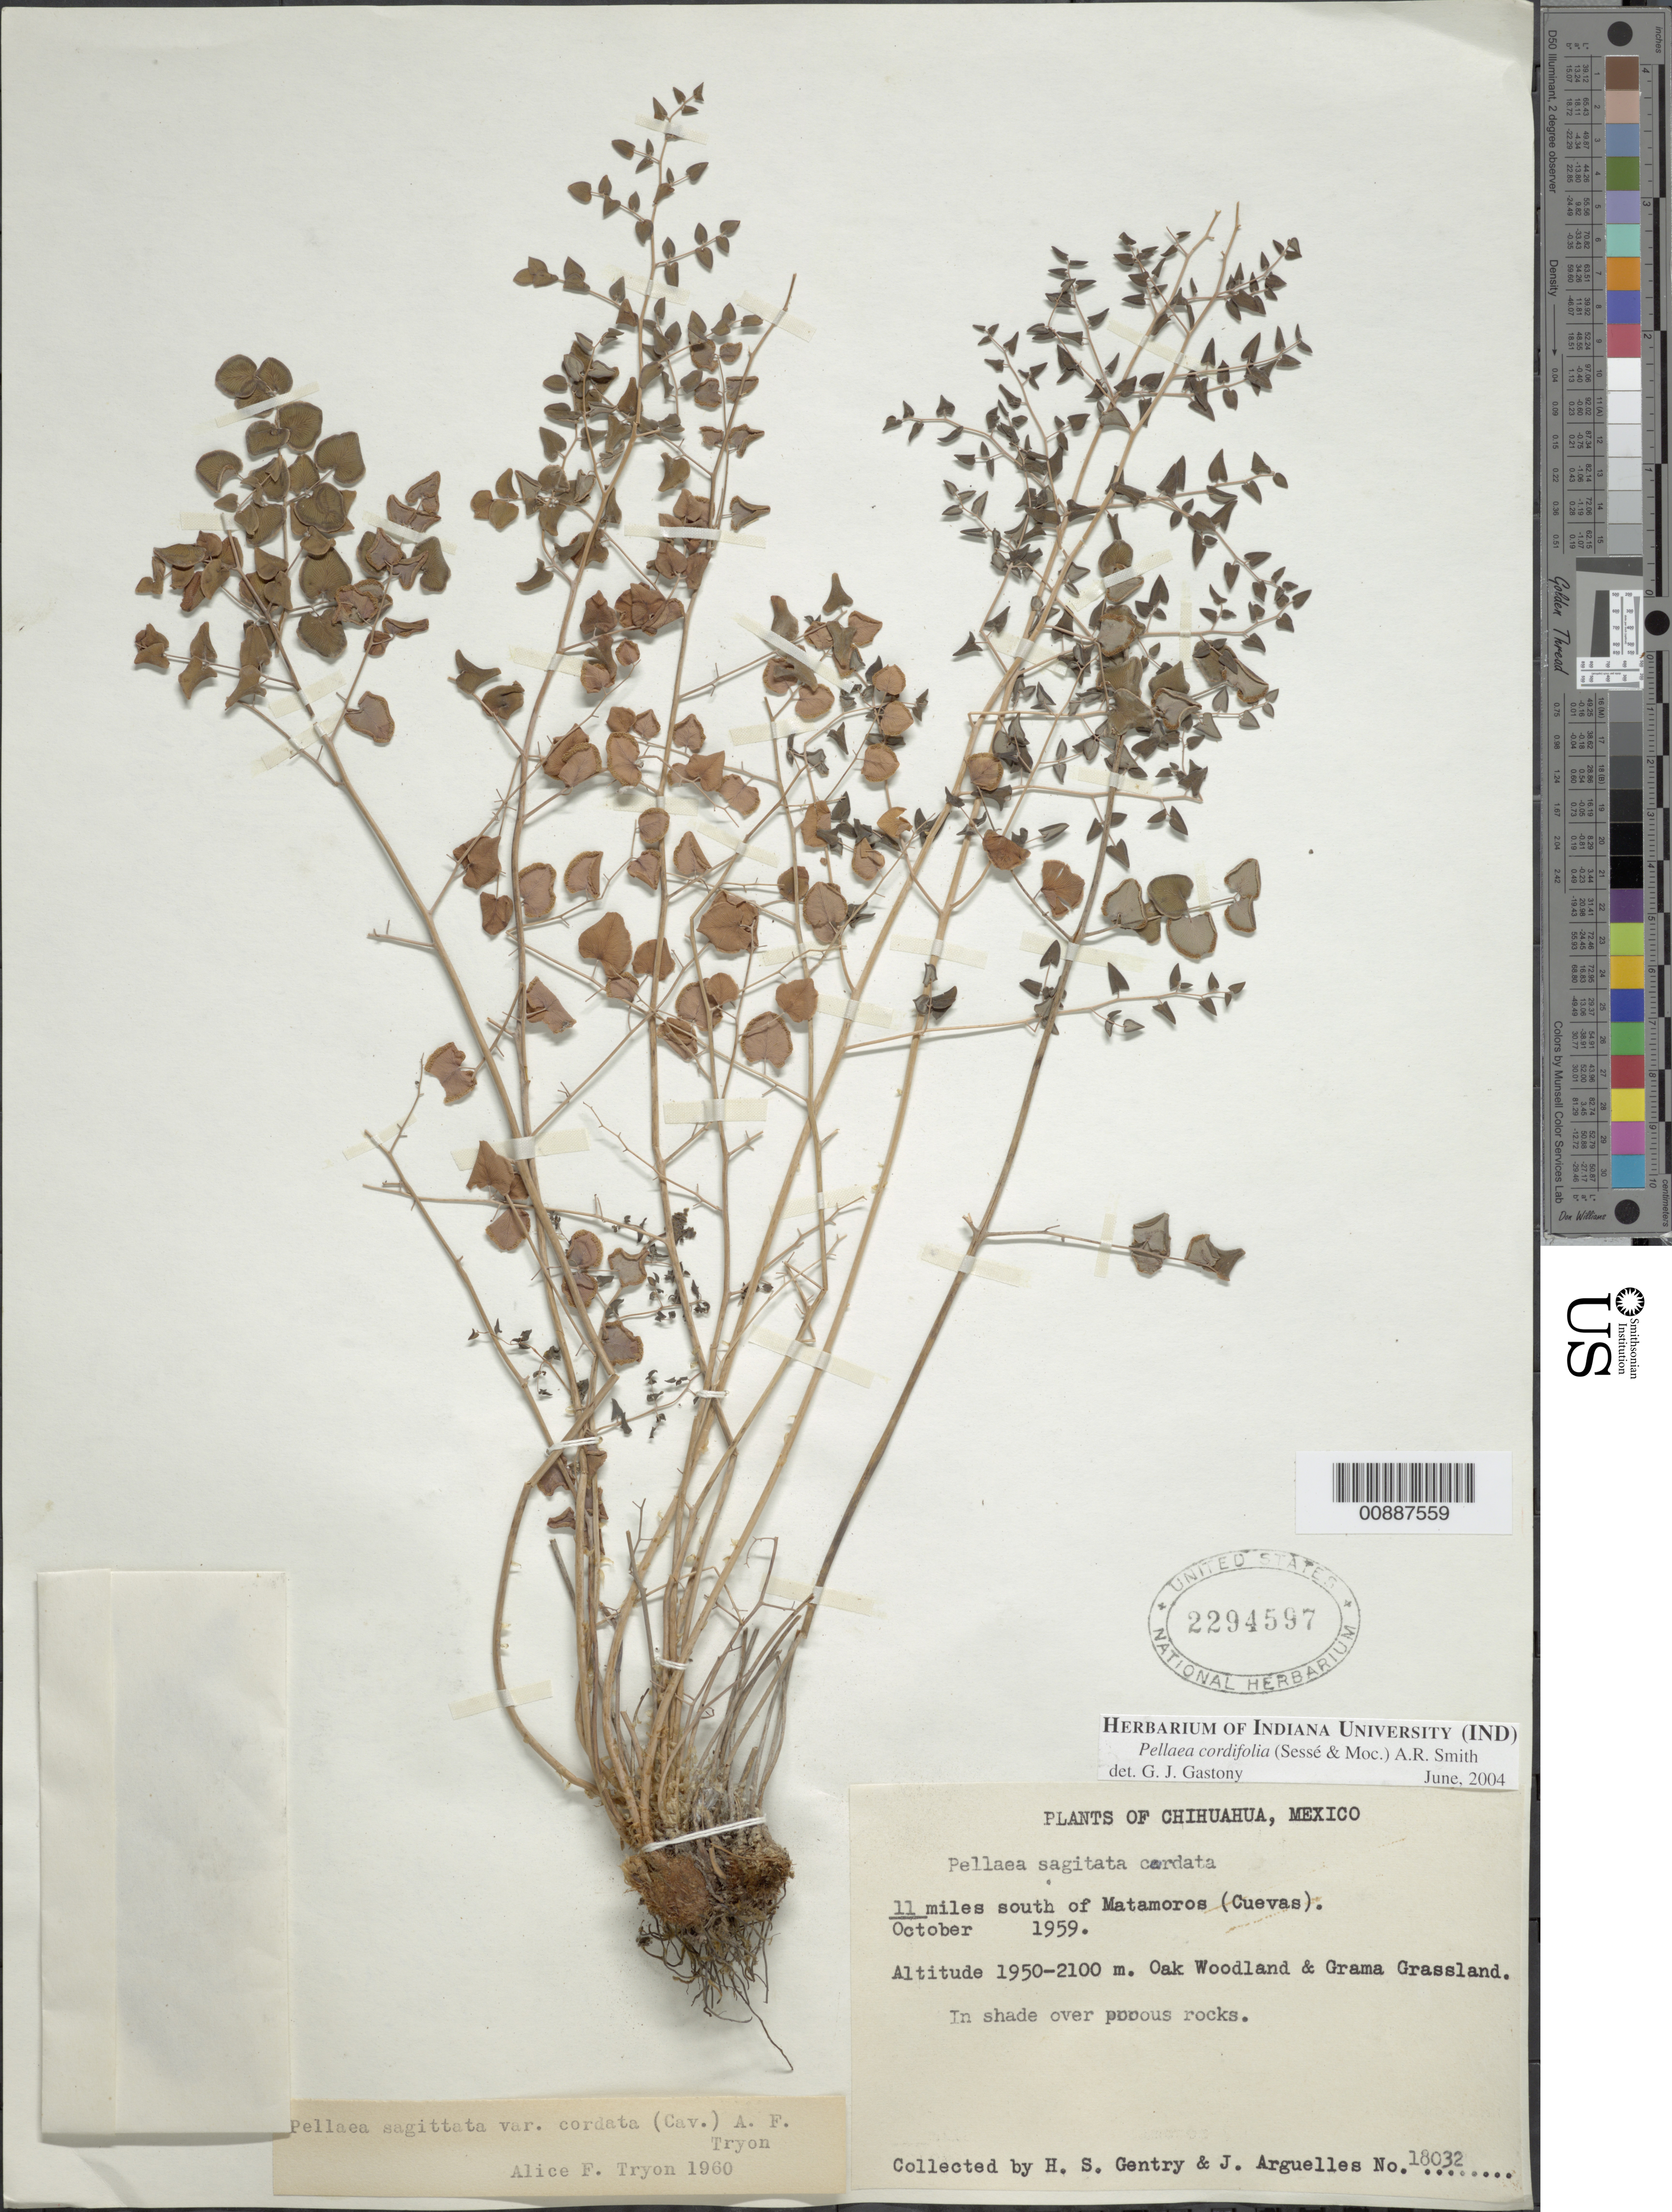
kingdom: Plantae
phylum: Tracheophyta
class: Polypodiopsida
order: Polypodiales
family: Pteridaceae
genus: Pellaea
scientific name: Pellaea cordifolia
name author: (Sessé) A.R. Sm.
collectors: H. S. Gentry & J. Arguelles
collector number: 18032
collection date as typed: Oct 1959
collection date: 1959-10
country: Mexico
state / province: Chihuahua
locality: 11 miles south of Matamoros (Cuevas).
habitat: Oak Woodland & Grama Grassland. In shade over porous rocks.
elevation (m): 2100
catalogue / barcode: US 2294597